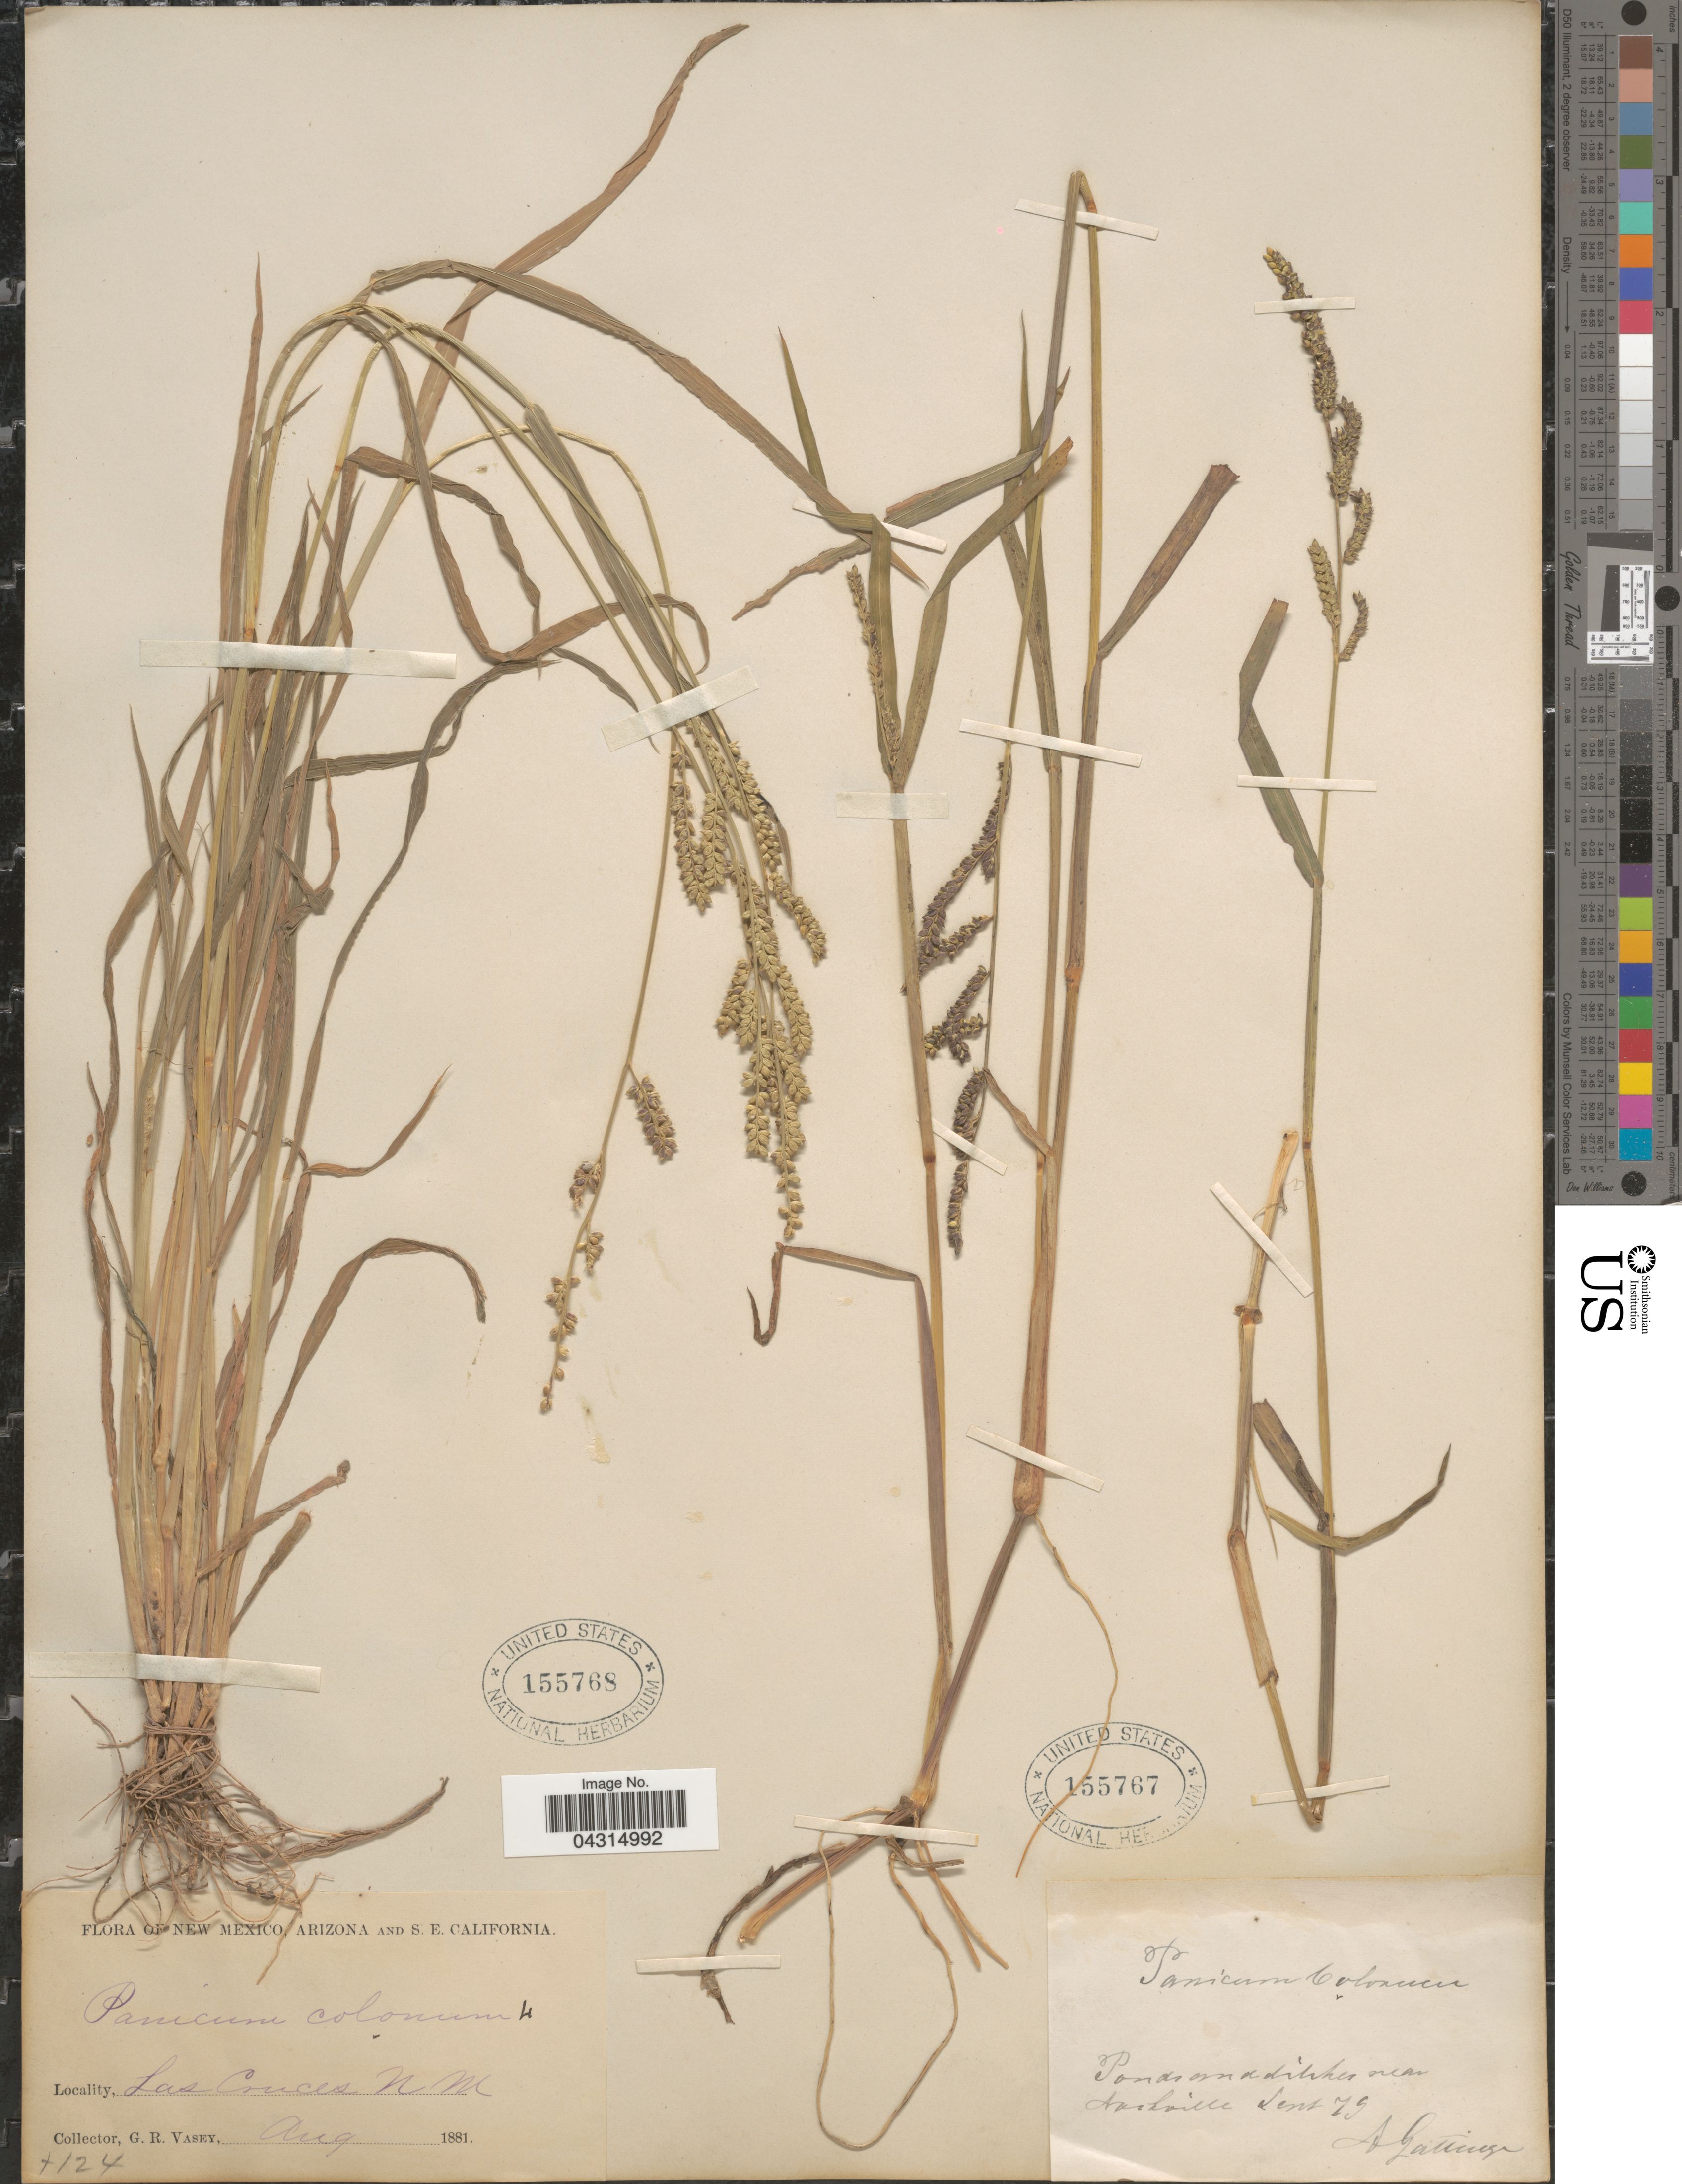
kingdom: Plantae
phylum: Tracheophyta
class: Liliopsida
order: Poales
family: Poaceae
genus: Echinochloa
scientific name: Echinochloa colona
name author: (L.) Link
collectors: G. R. Vasey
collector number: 124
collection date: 1881-08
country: United States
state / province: New Mexico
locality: Las Cruces.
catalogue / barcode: US 155768-2